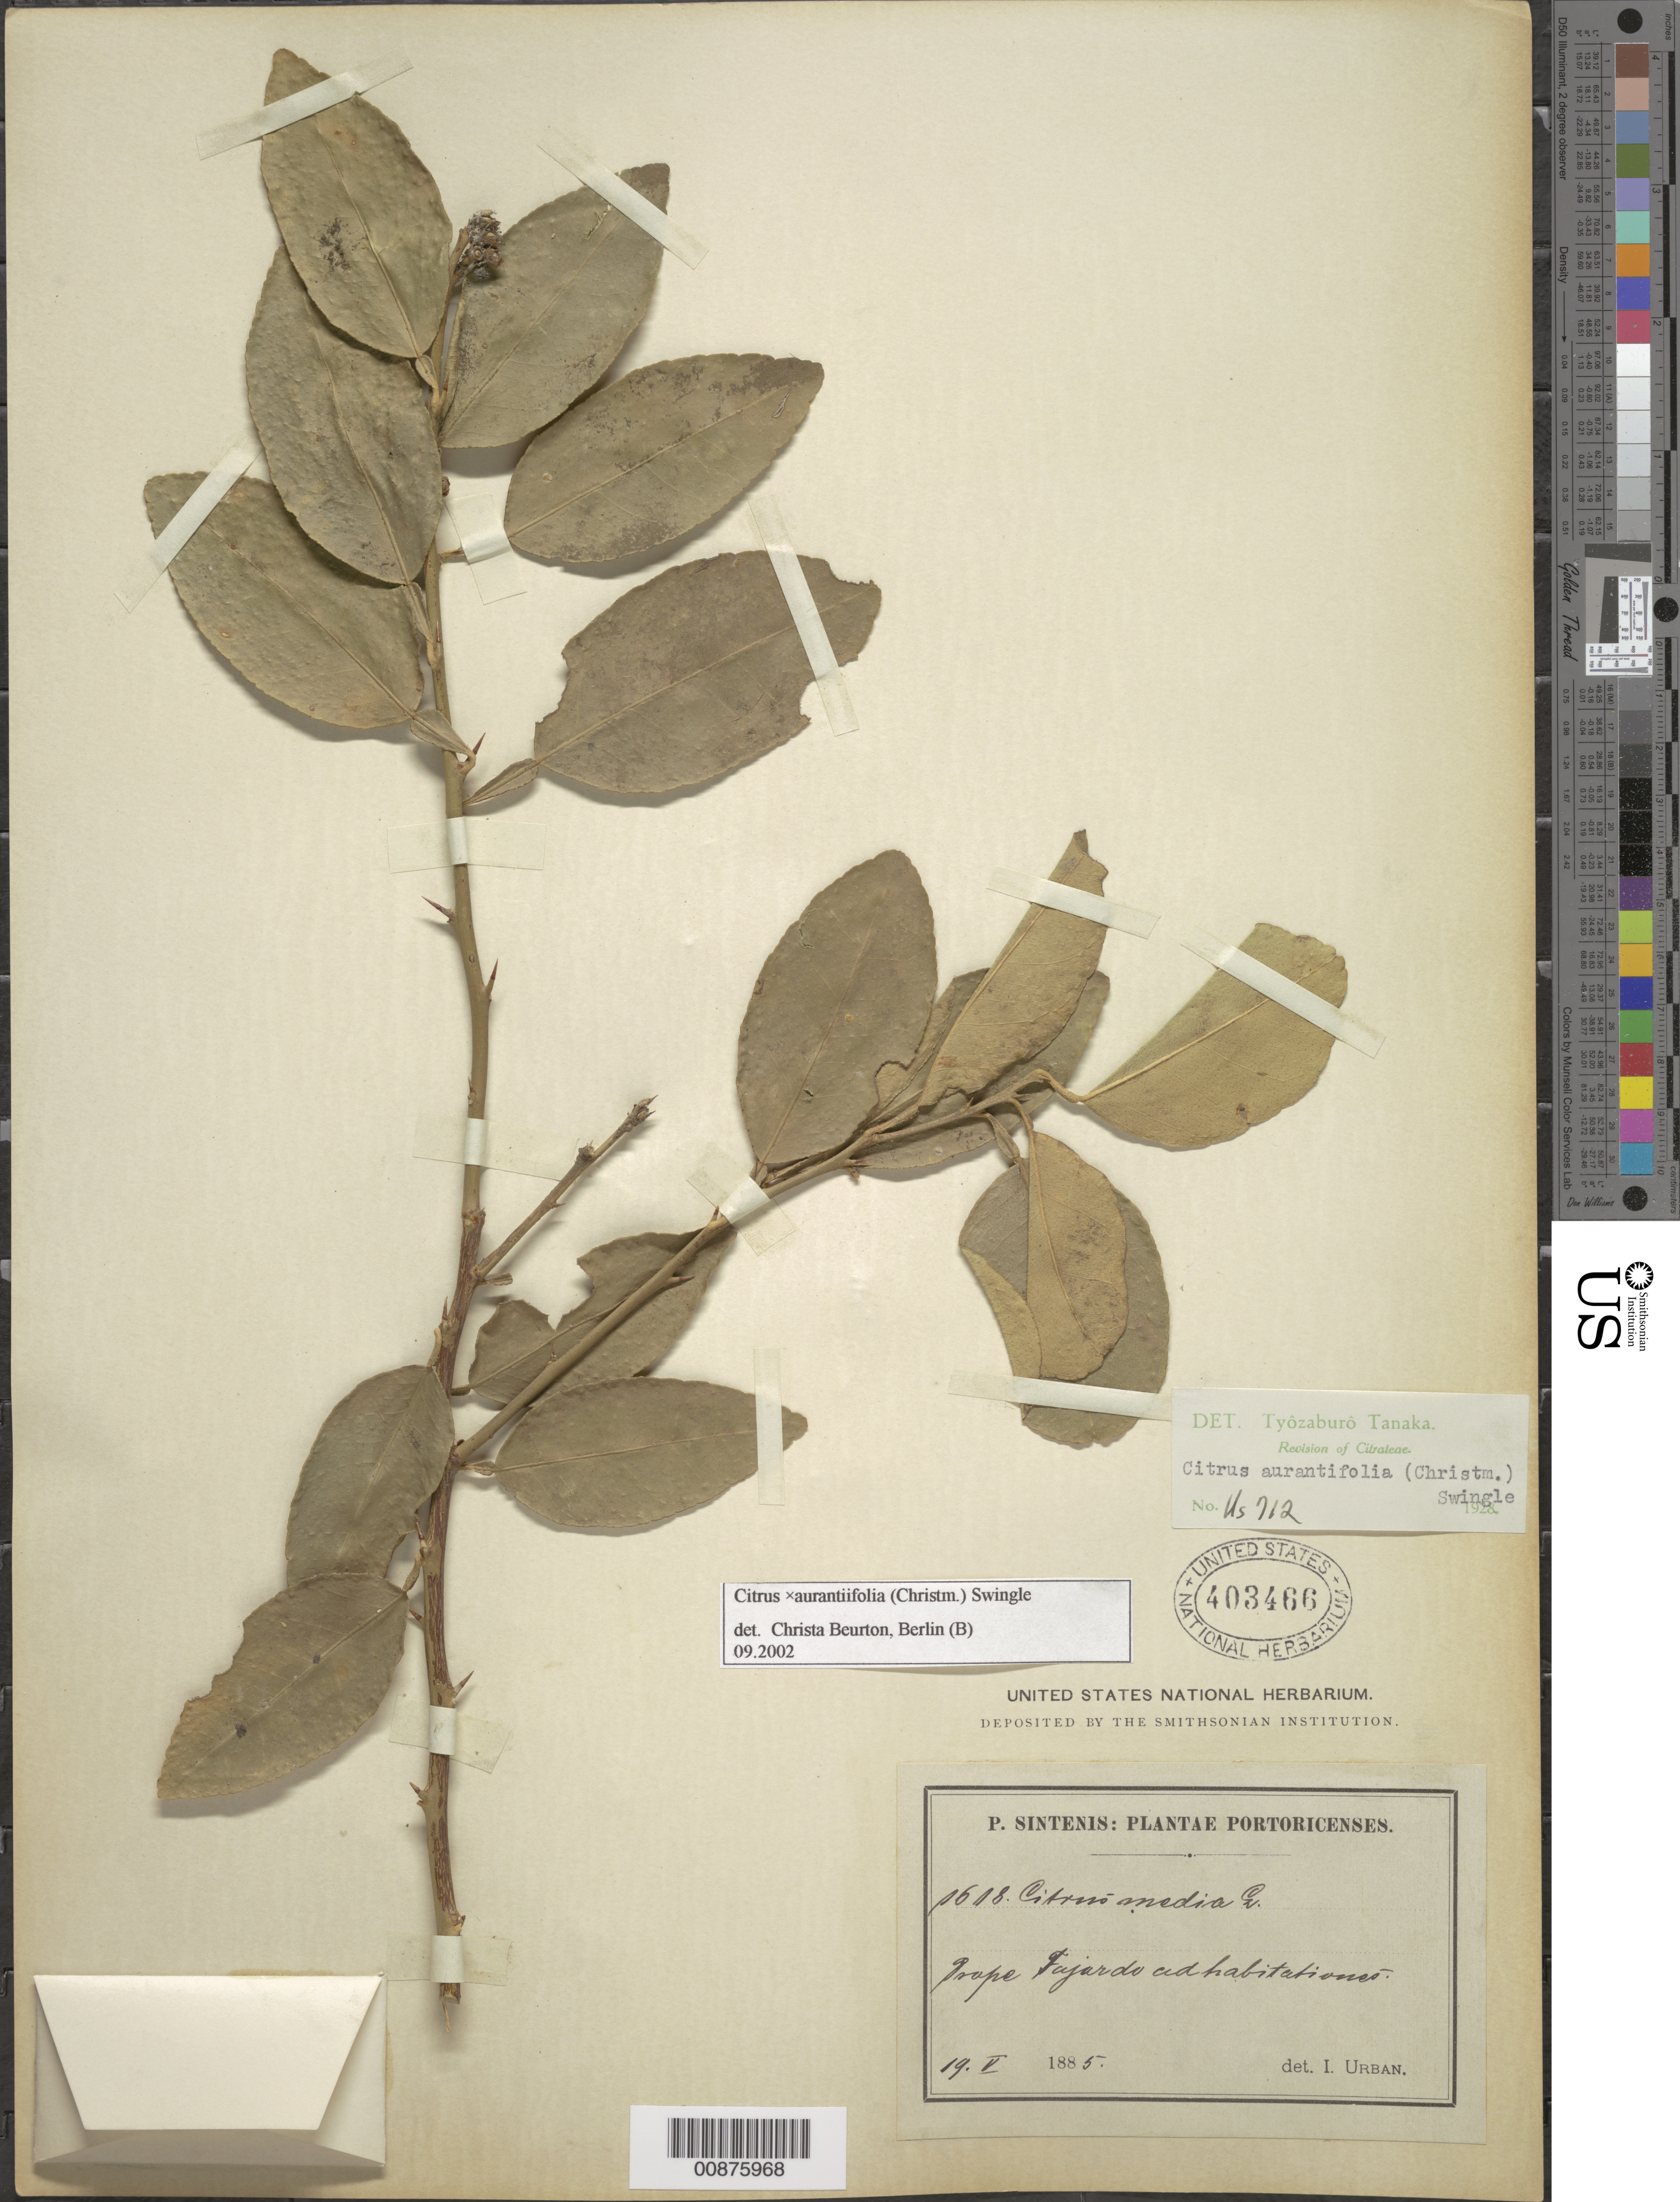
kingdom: Plantae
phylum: Tracheophyta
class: Magnoliopsida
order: Sapindales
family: Rutaceae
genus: Citrus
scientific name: Citrus maxima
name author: (Burm.) Merr.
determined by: Beurton, C.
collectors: P. Sintenis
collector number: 1618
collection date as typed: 19 May 1885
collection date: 1885-05-19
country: Puerto Rico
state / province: Humacao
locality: Fajardo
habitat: habitationes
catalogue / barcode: US 403466